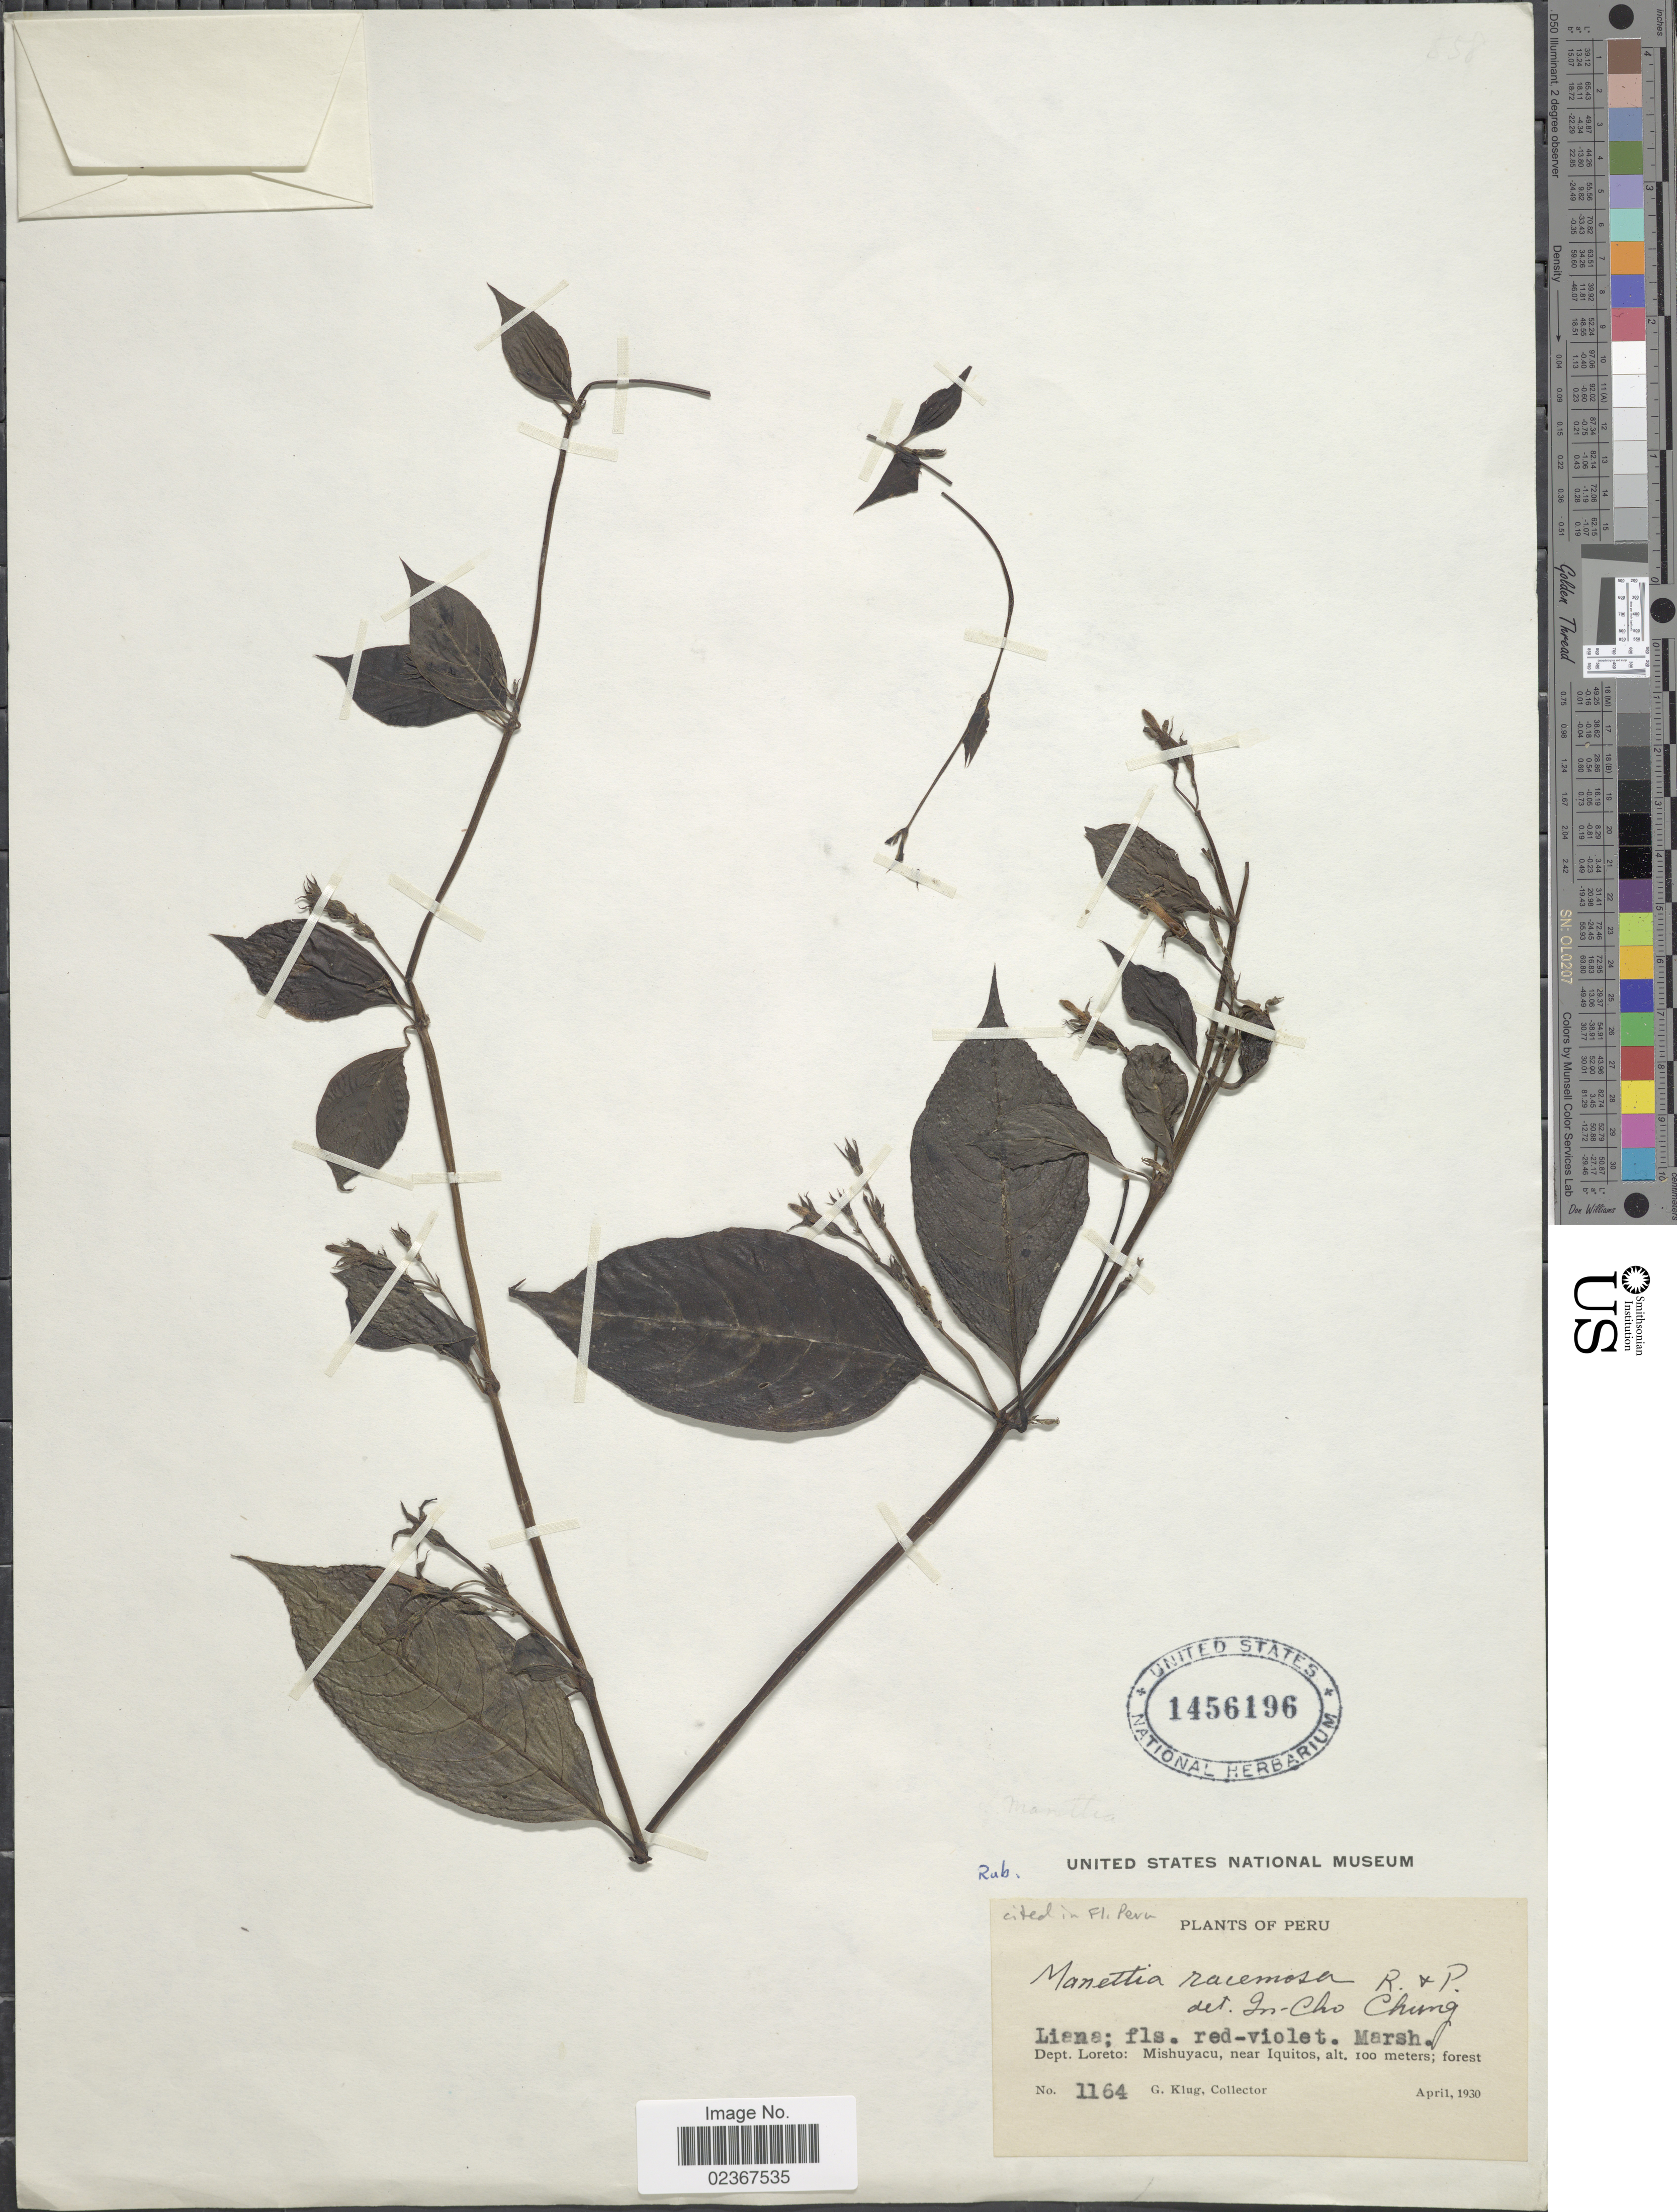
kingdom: Plantae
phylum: Tracheophyta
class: Magnoliopsida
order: Gentianales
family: Rubiaceae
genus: Manettia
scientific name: Manettia racemosa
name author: Ruiz & Pav.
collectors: G. Klug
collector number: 1164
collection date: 1930-04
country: Peru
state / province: Loreto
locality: Mishuyacu, near Iquitos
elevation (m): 100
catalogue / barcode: US 1456196